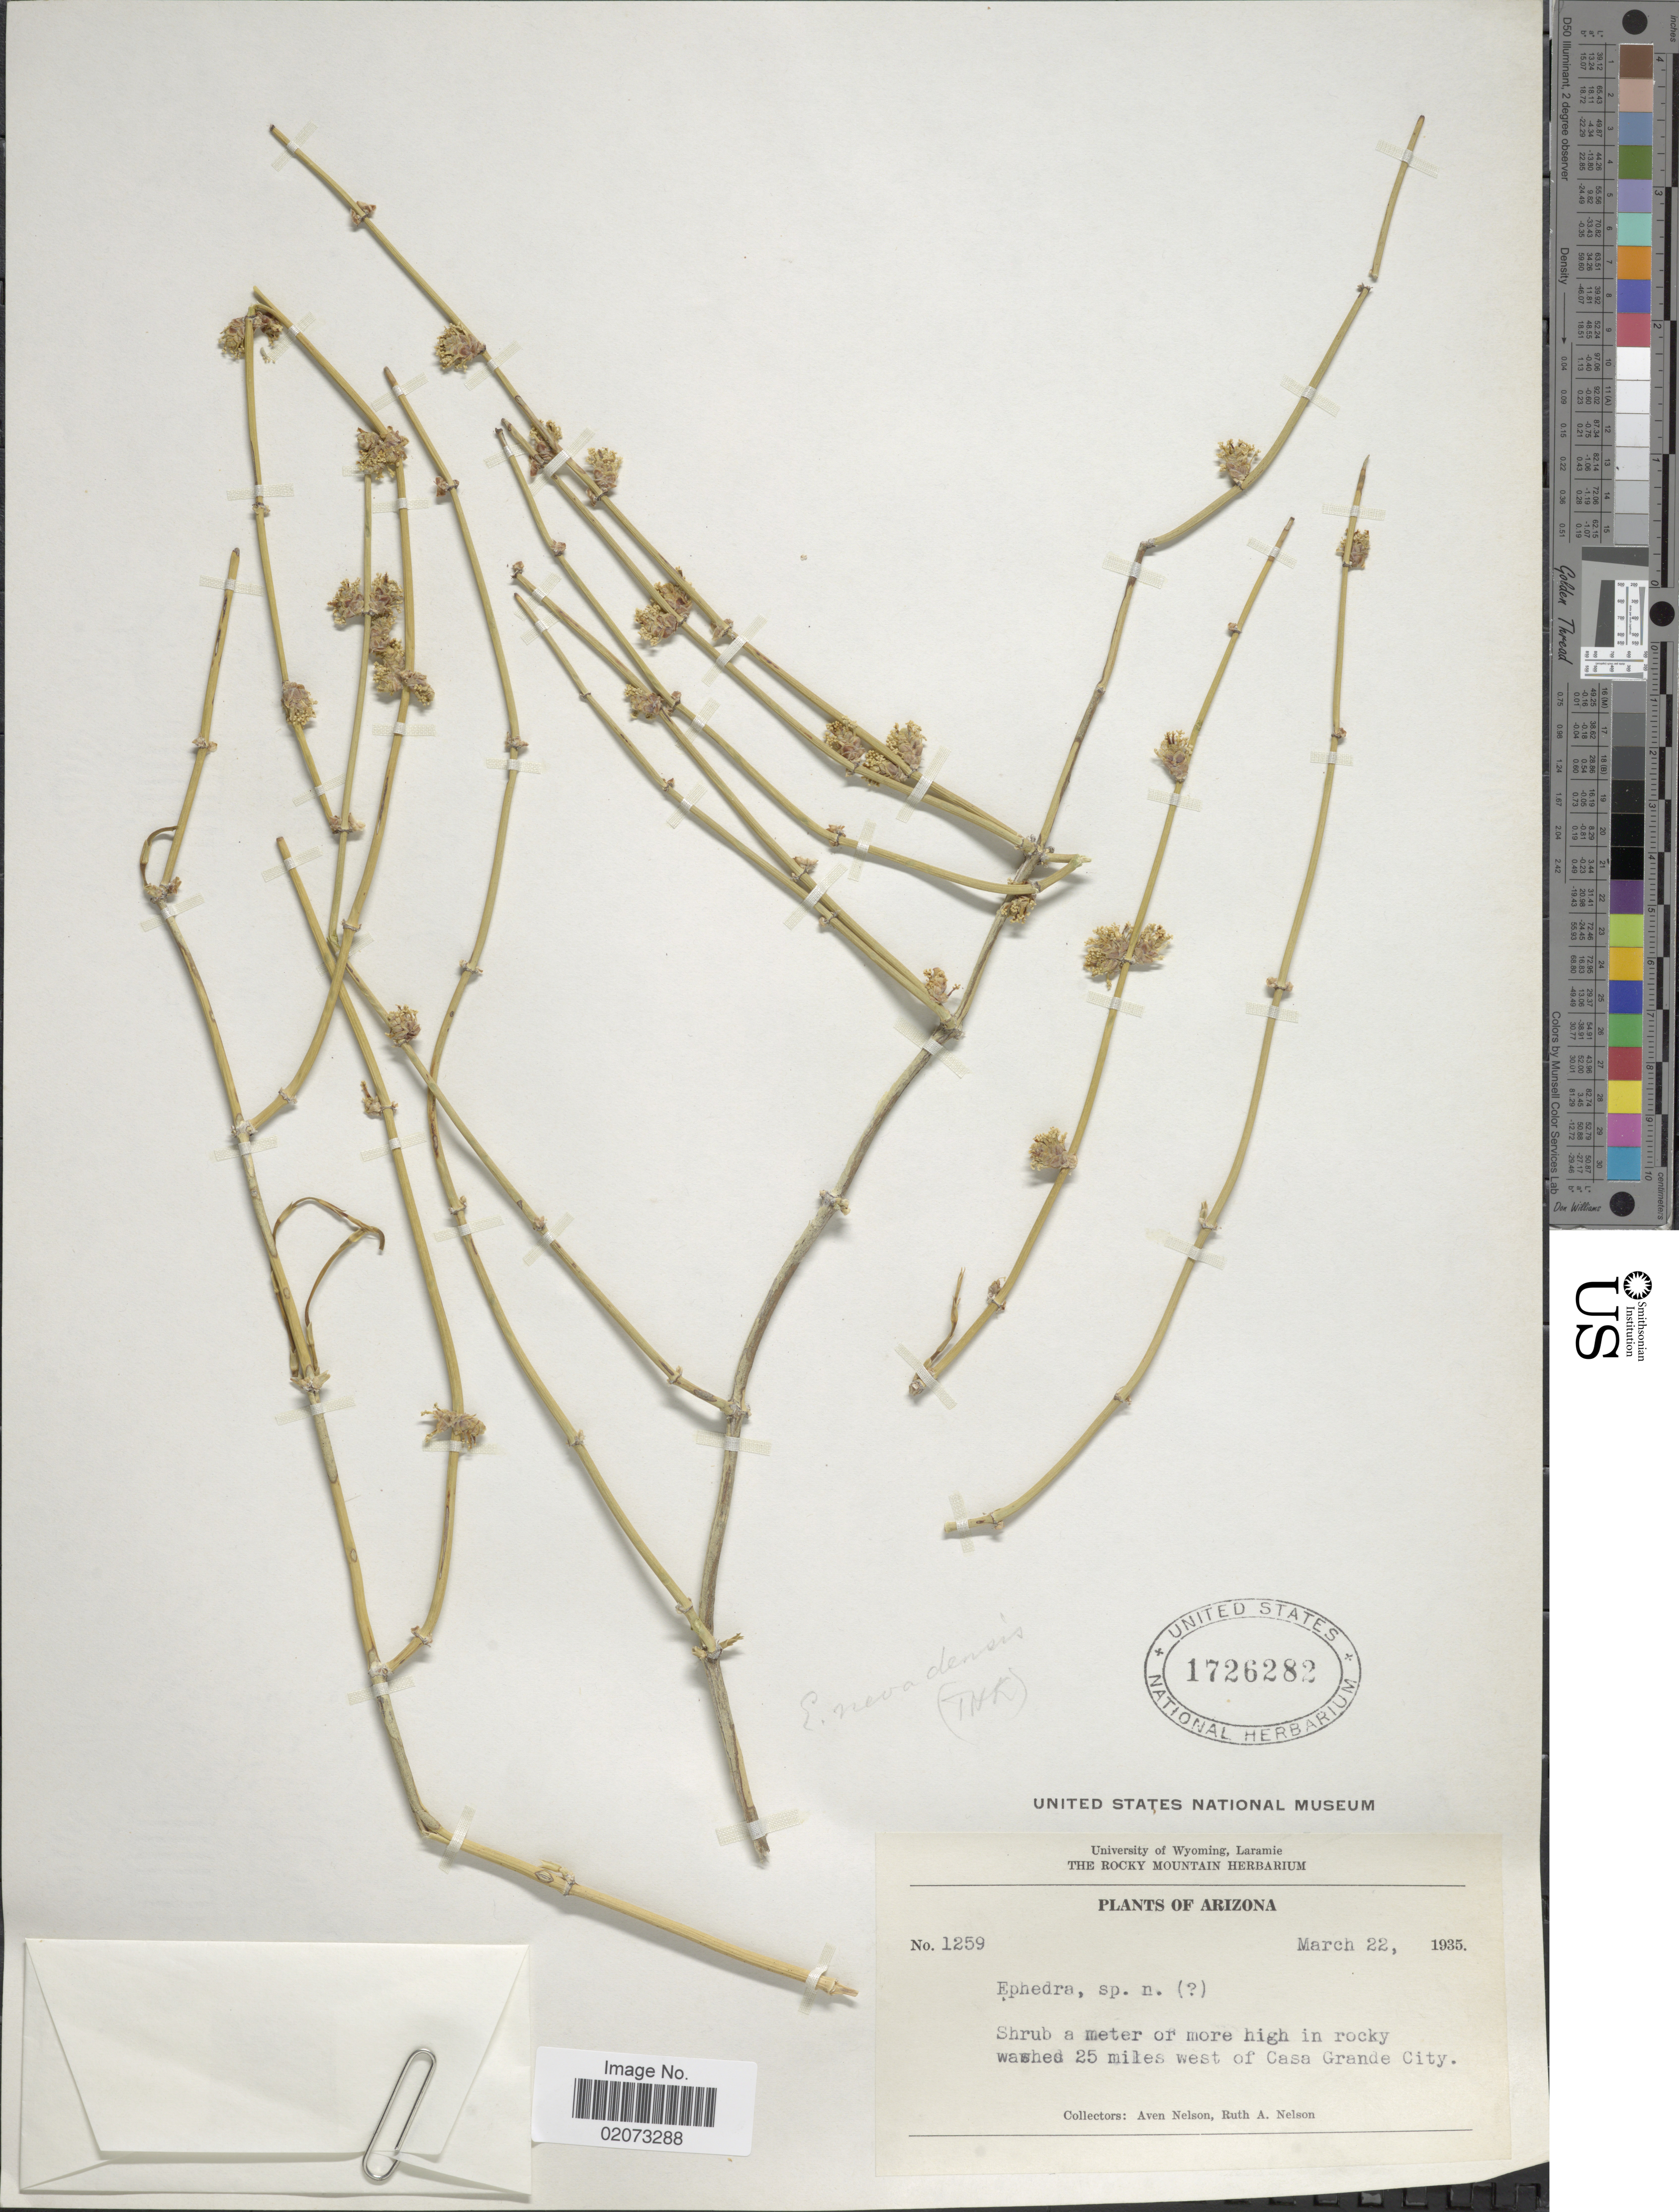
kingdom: Plantae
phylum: Tracheophyta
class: Gnetopsida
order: Ephedrales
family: Ephedraceae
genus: Ephedra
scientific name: Ephedra nevadensis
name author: S. Watson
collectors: A. Nelson & R. A. Nelson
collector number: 1259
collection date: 1935-03-22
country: United States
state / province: Arizona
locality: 25 miles west of Casa Grande City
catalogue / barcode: US 1726282